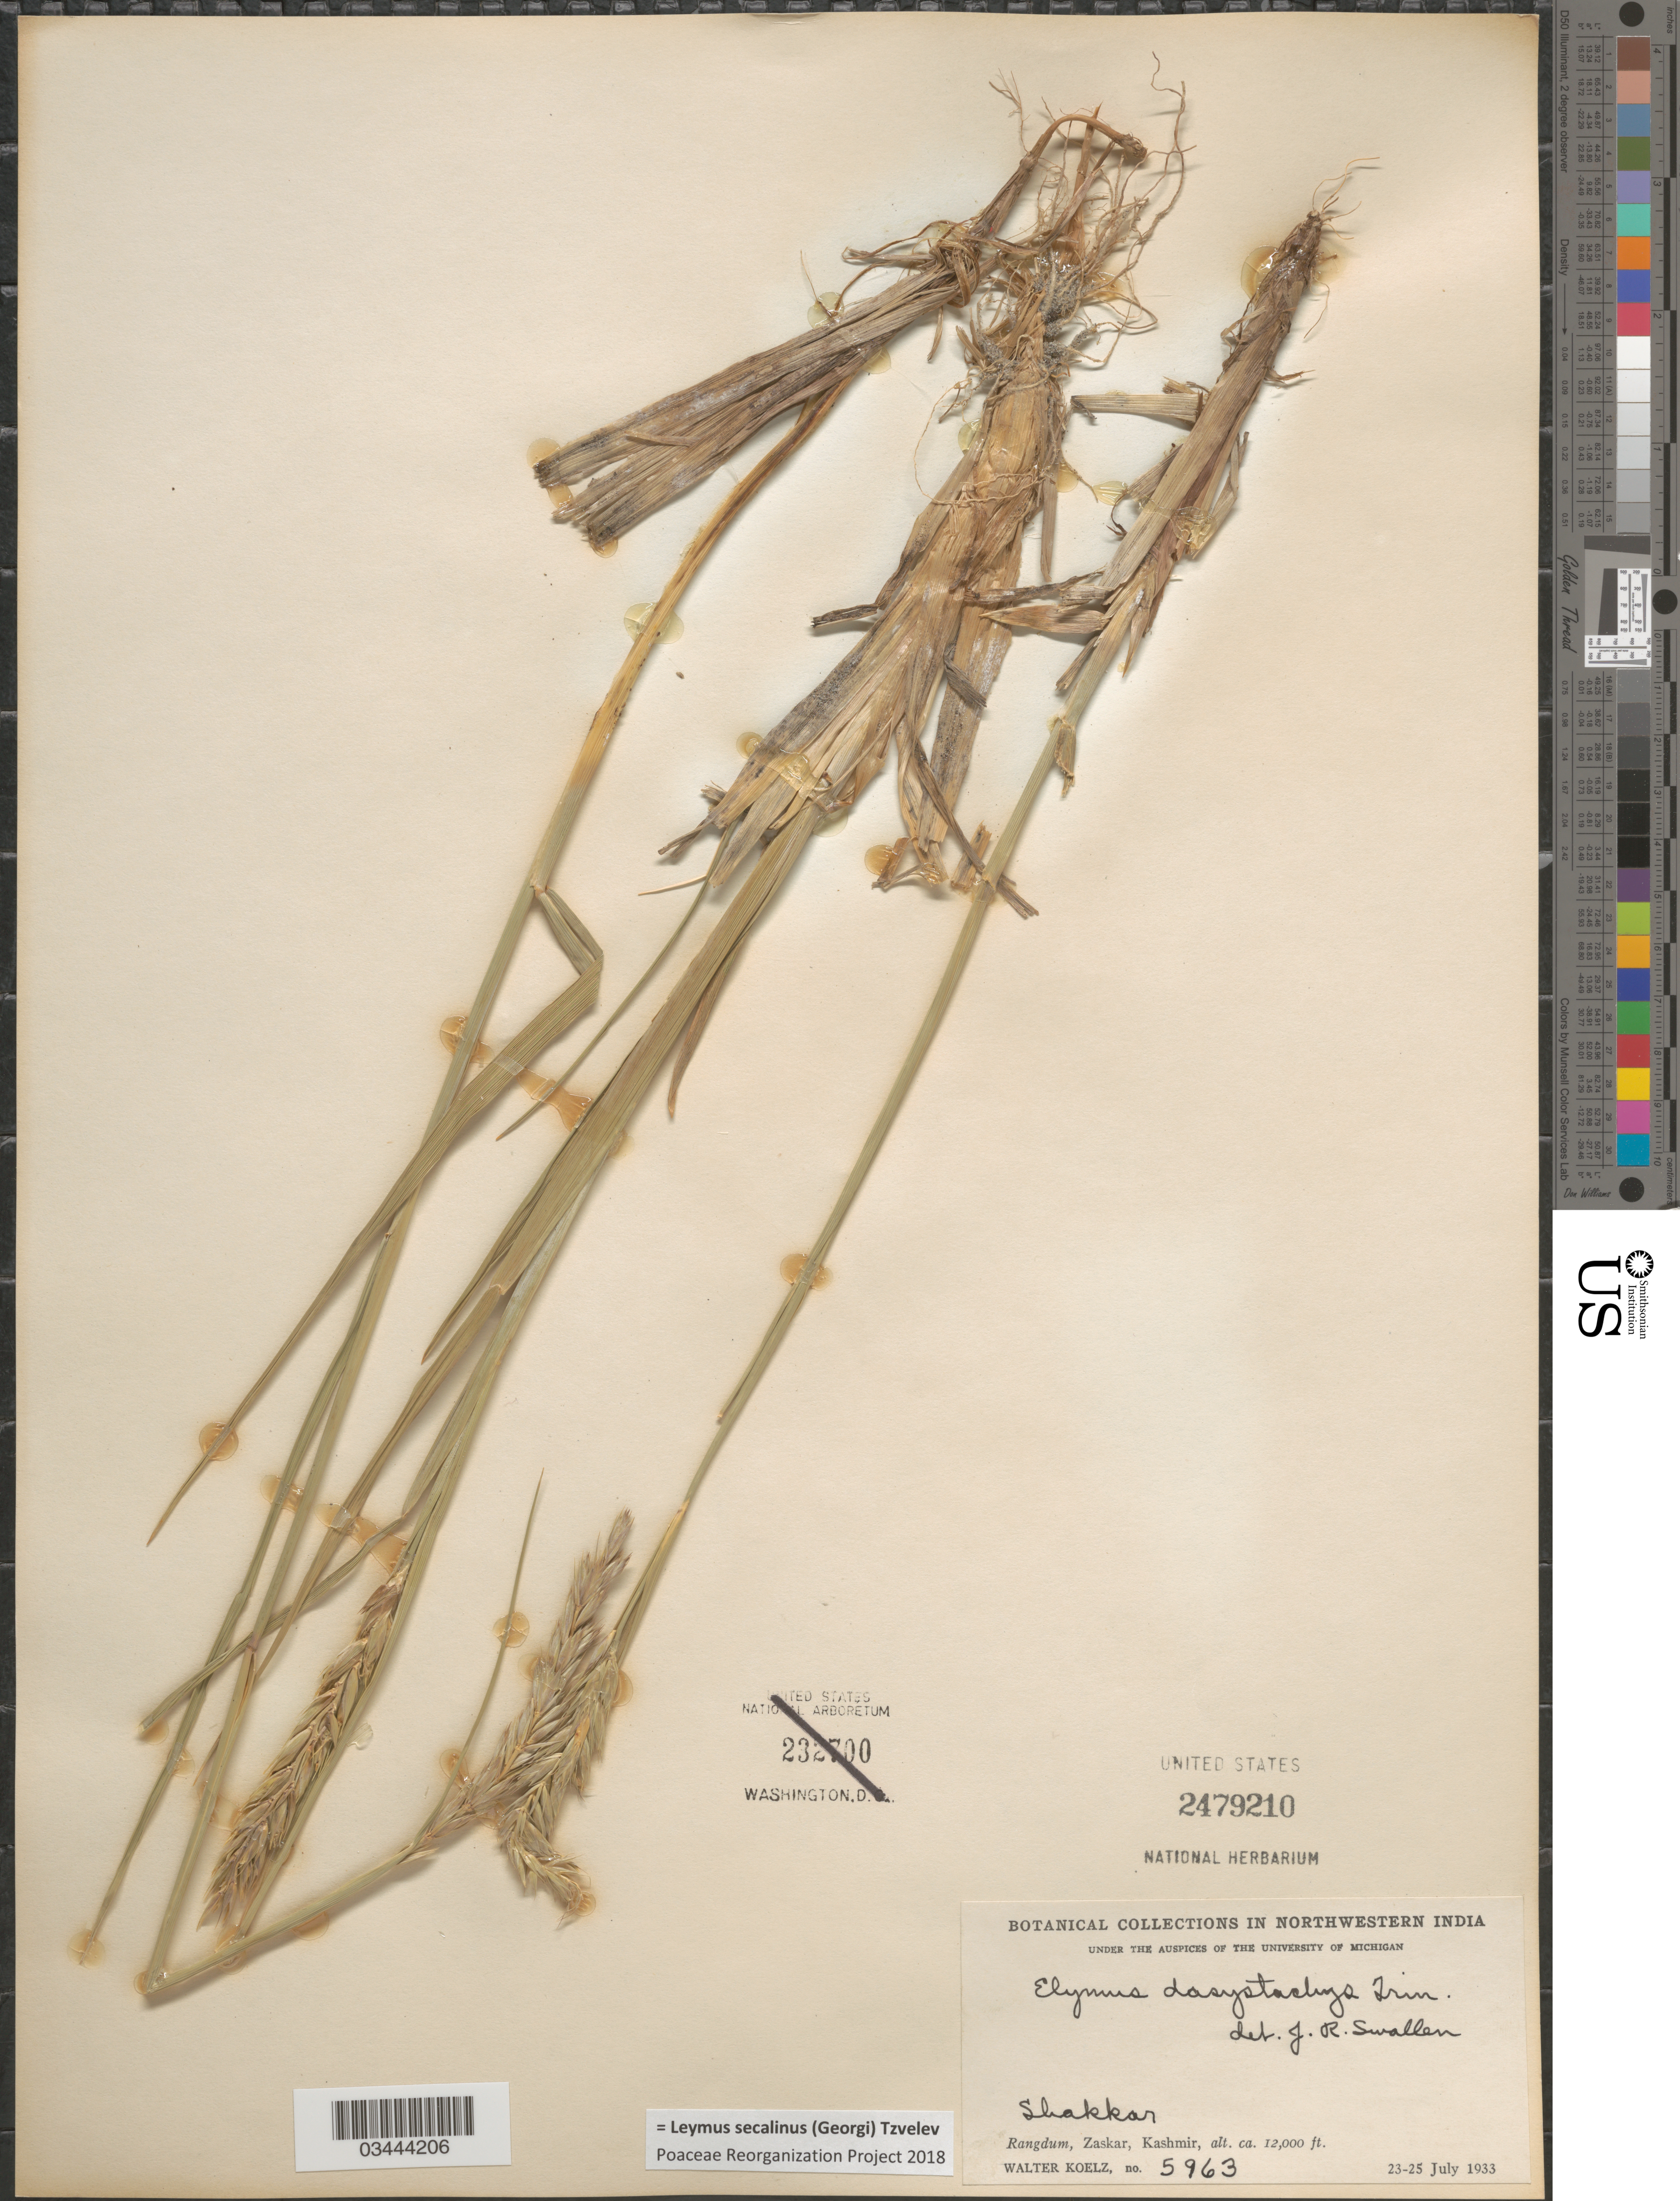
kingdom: Plantae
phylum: Tracheophyta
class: Liliopsida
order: Poales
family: Poaceae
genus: Leymus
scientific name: Leymus secalinus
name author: (Georgi) Tzvelev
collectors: W. N. Koelz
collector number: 5963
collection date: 1933-07-23/1933-07-25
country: India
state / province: Jammu and Kashmir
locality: In Northwestern India. Shakkar. Rangdum, Zaskar. Kashmir.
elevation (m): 3658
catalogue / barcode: US 2479210